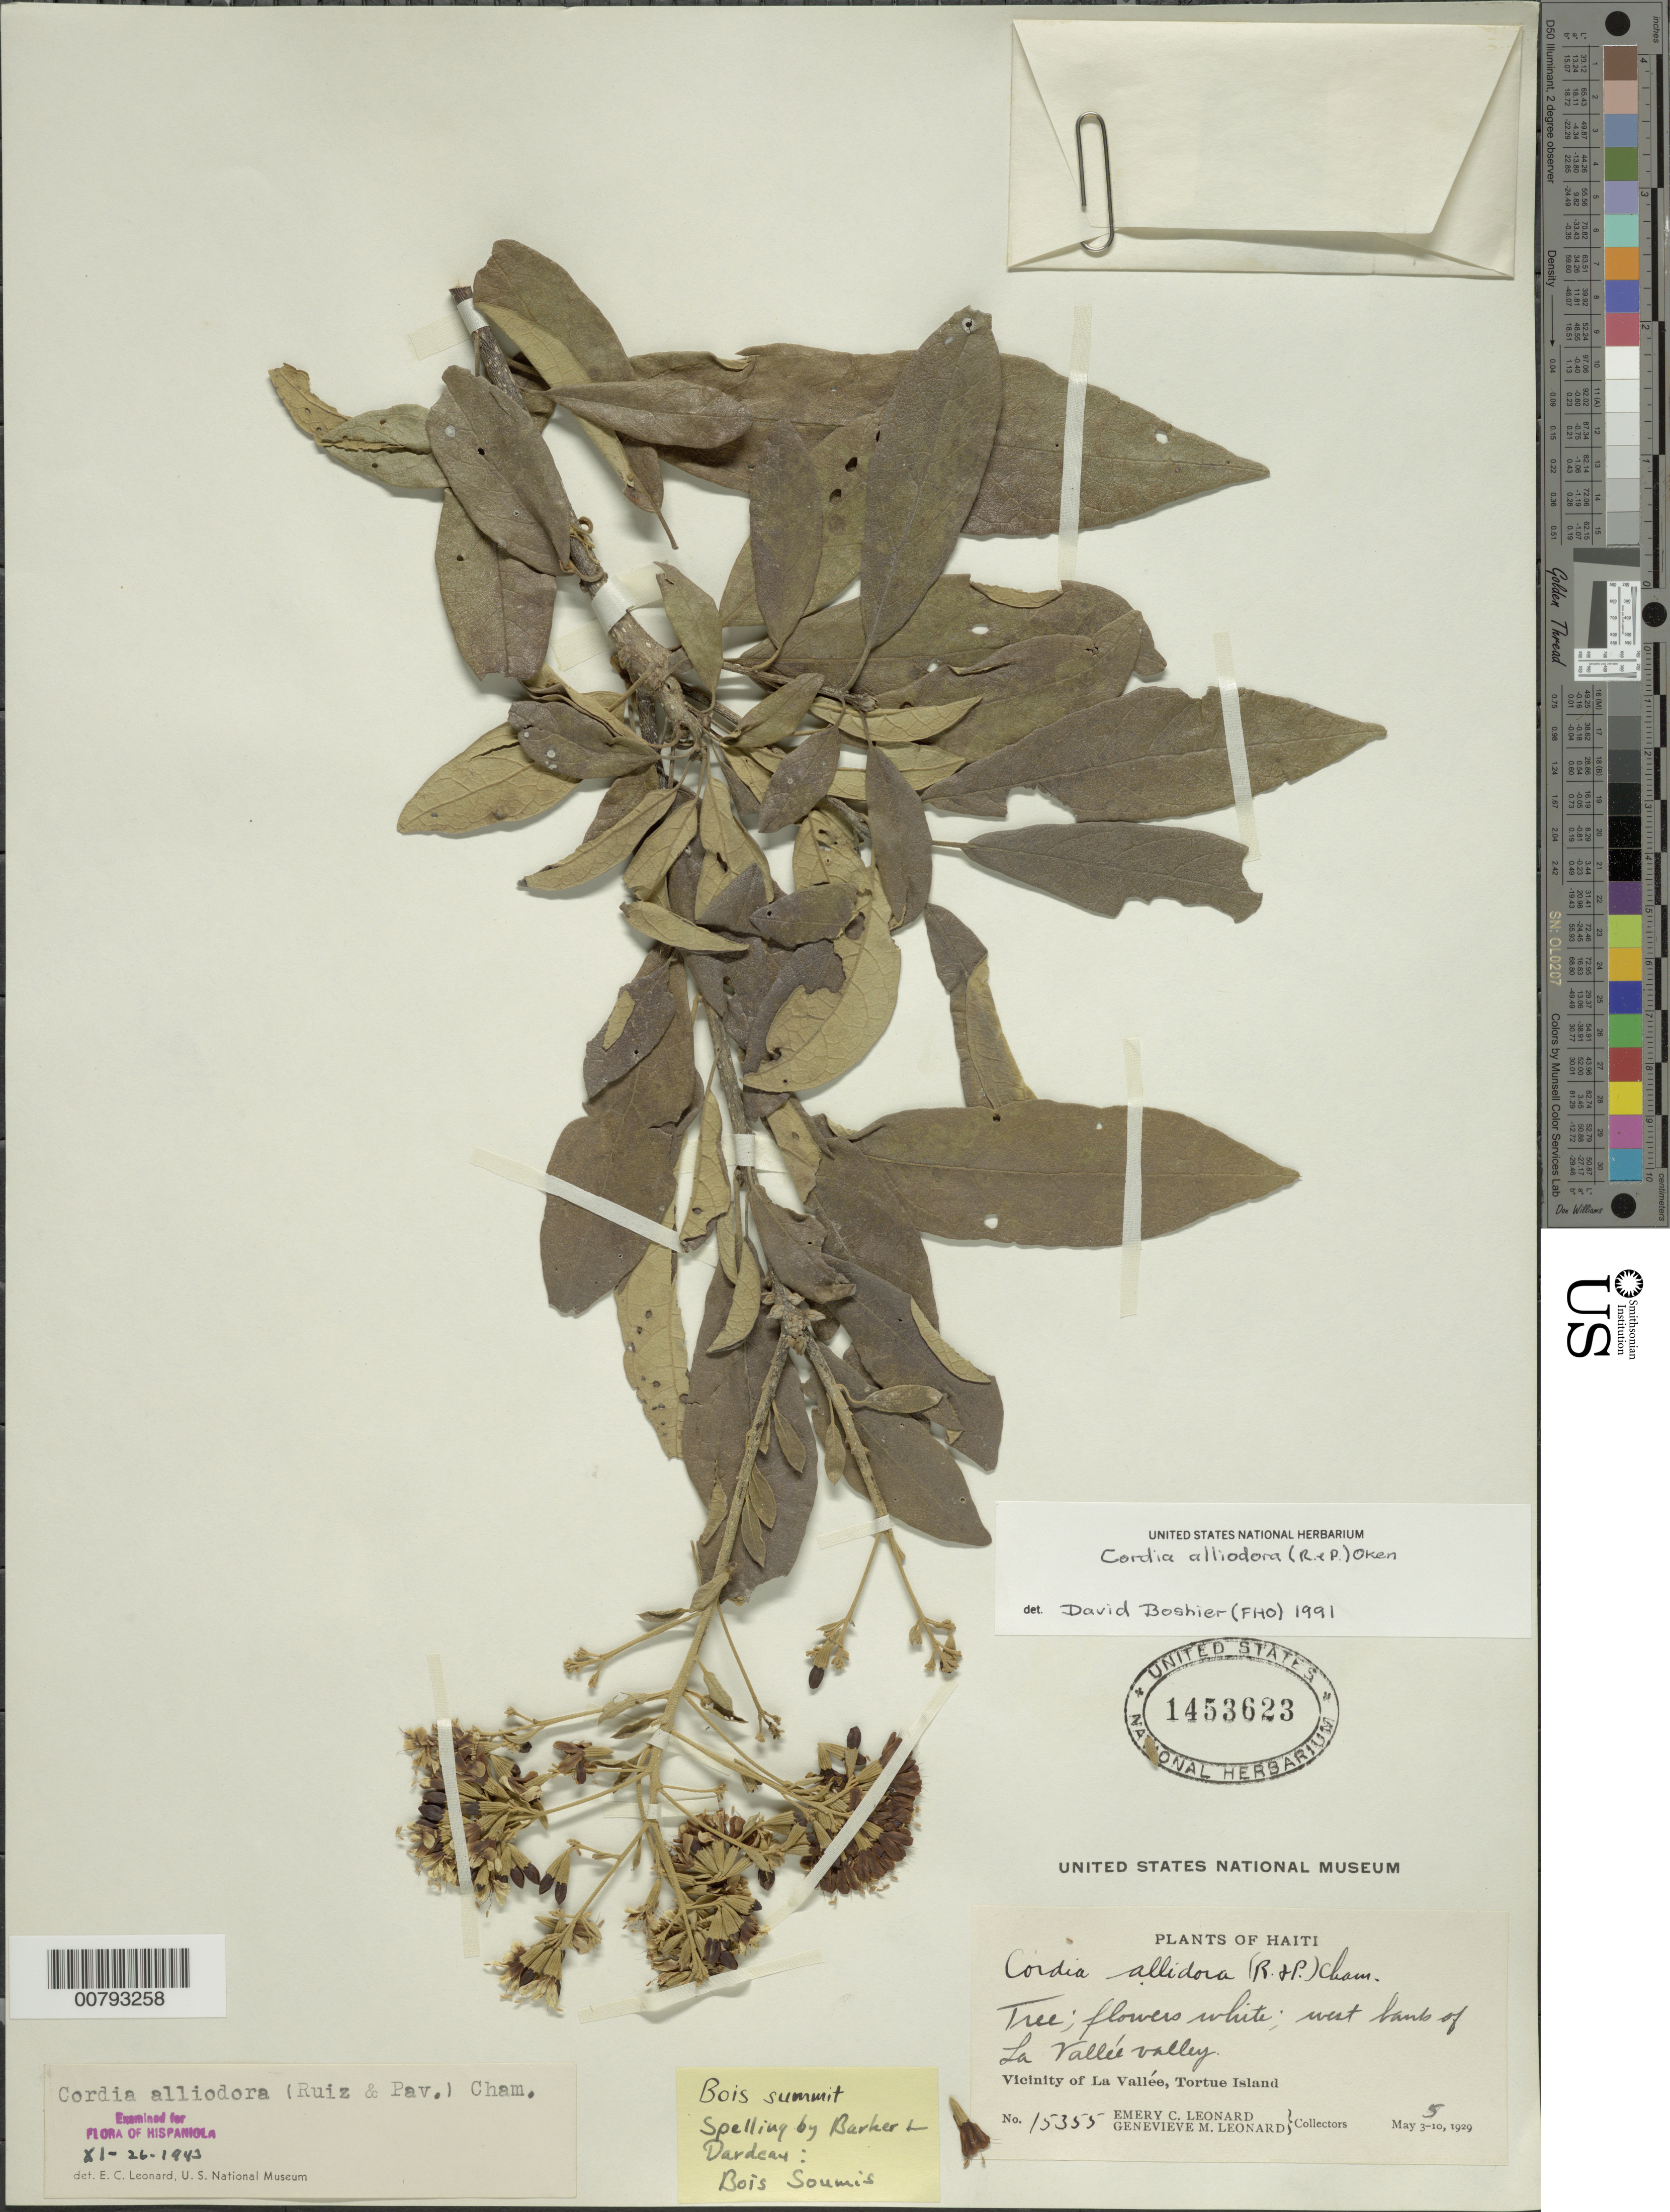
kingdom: Plantae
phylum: Tracheophyta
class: Magnoliopsida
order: Boraginales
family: Cordiaceae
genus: Cordia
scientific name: Cordia alliodora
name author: (Ruiz & Pav.) Oken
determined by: Boshier, D.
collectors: E. C. Leonard & G. M. Leonard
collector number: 15355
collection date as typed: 05 May 1929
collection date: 1929-05-05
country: Haiti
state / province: Nord-Óuest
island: Île de la Tortue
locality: Tortue Island, vicinity of La Vallée, west bank of La Vallée valley.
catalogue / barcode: US 1453623